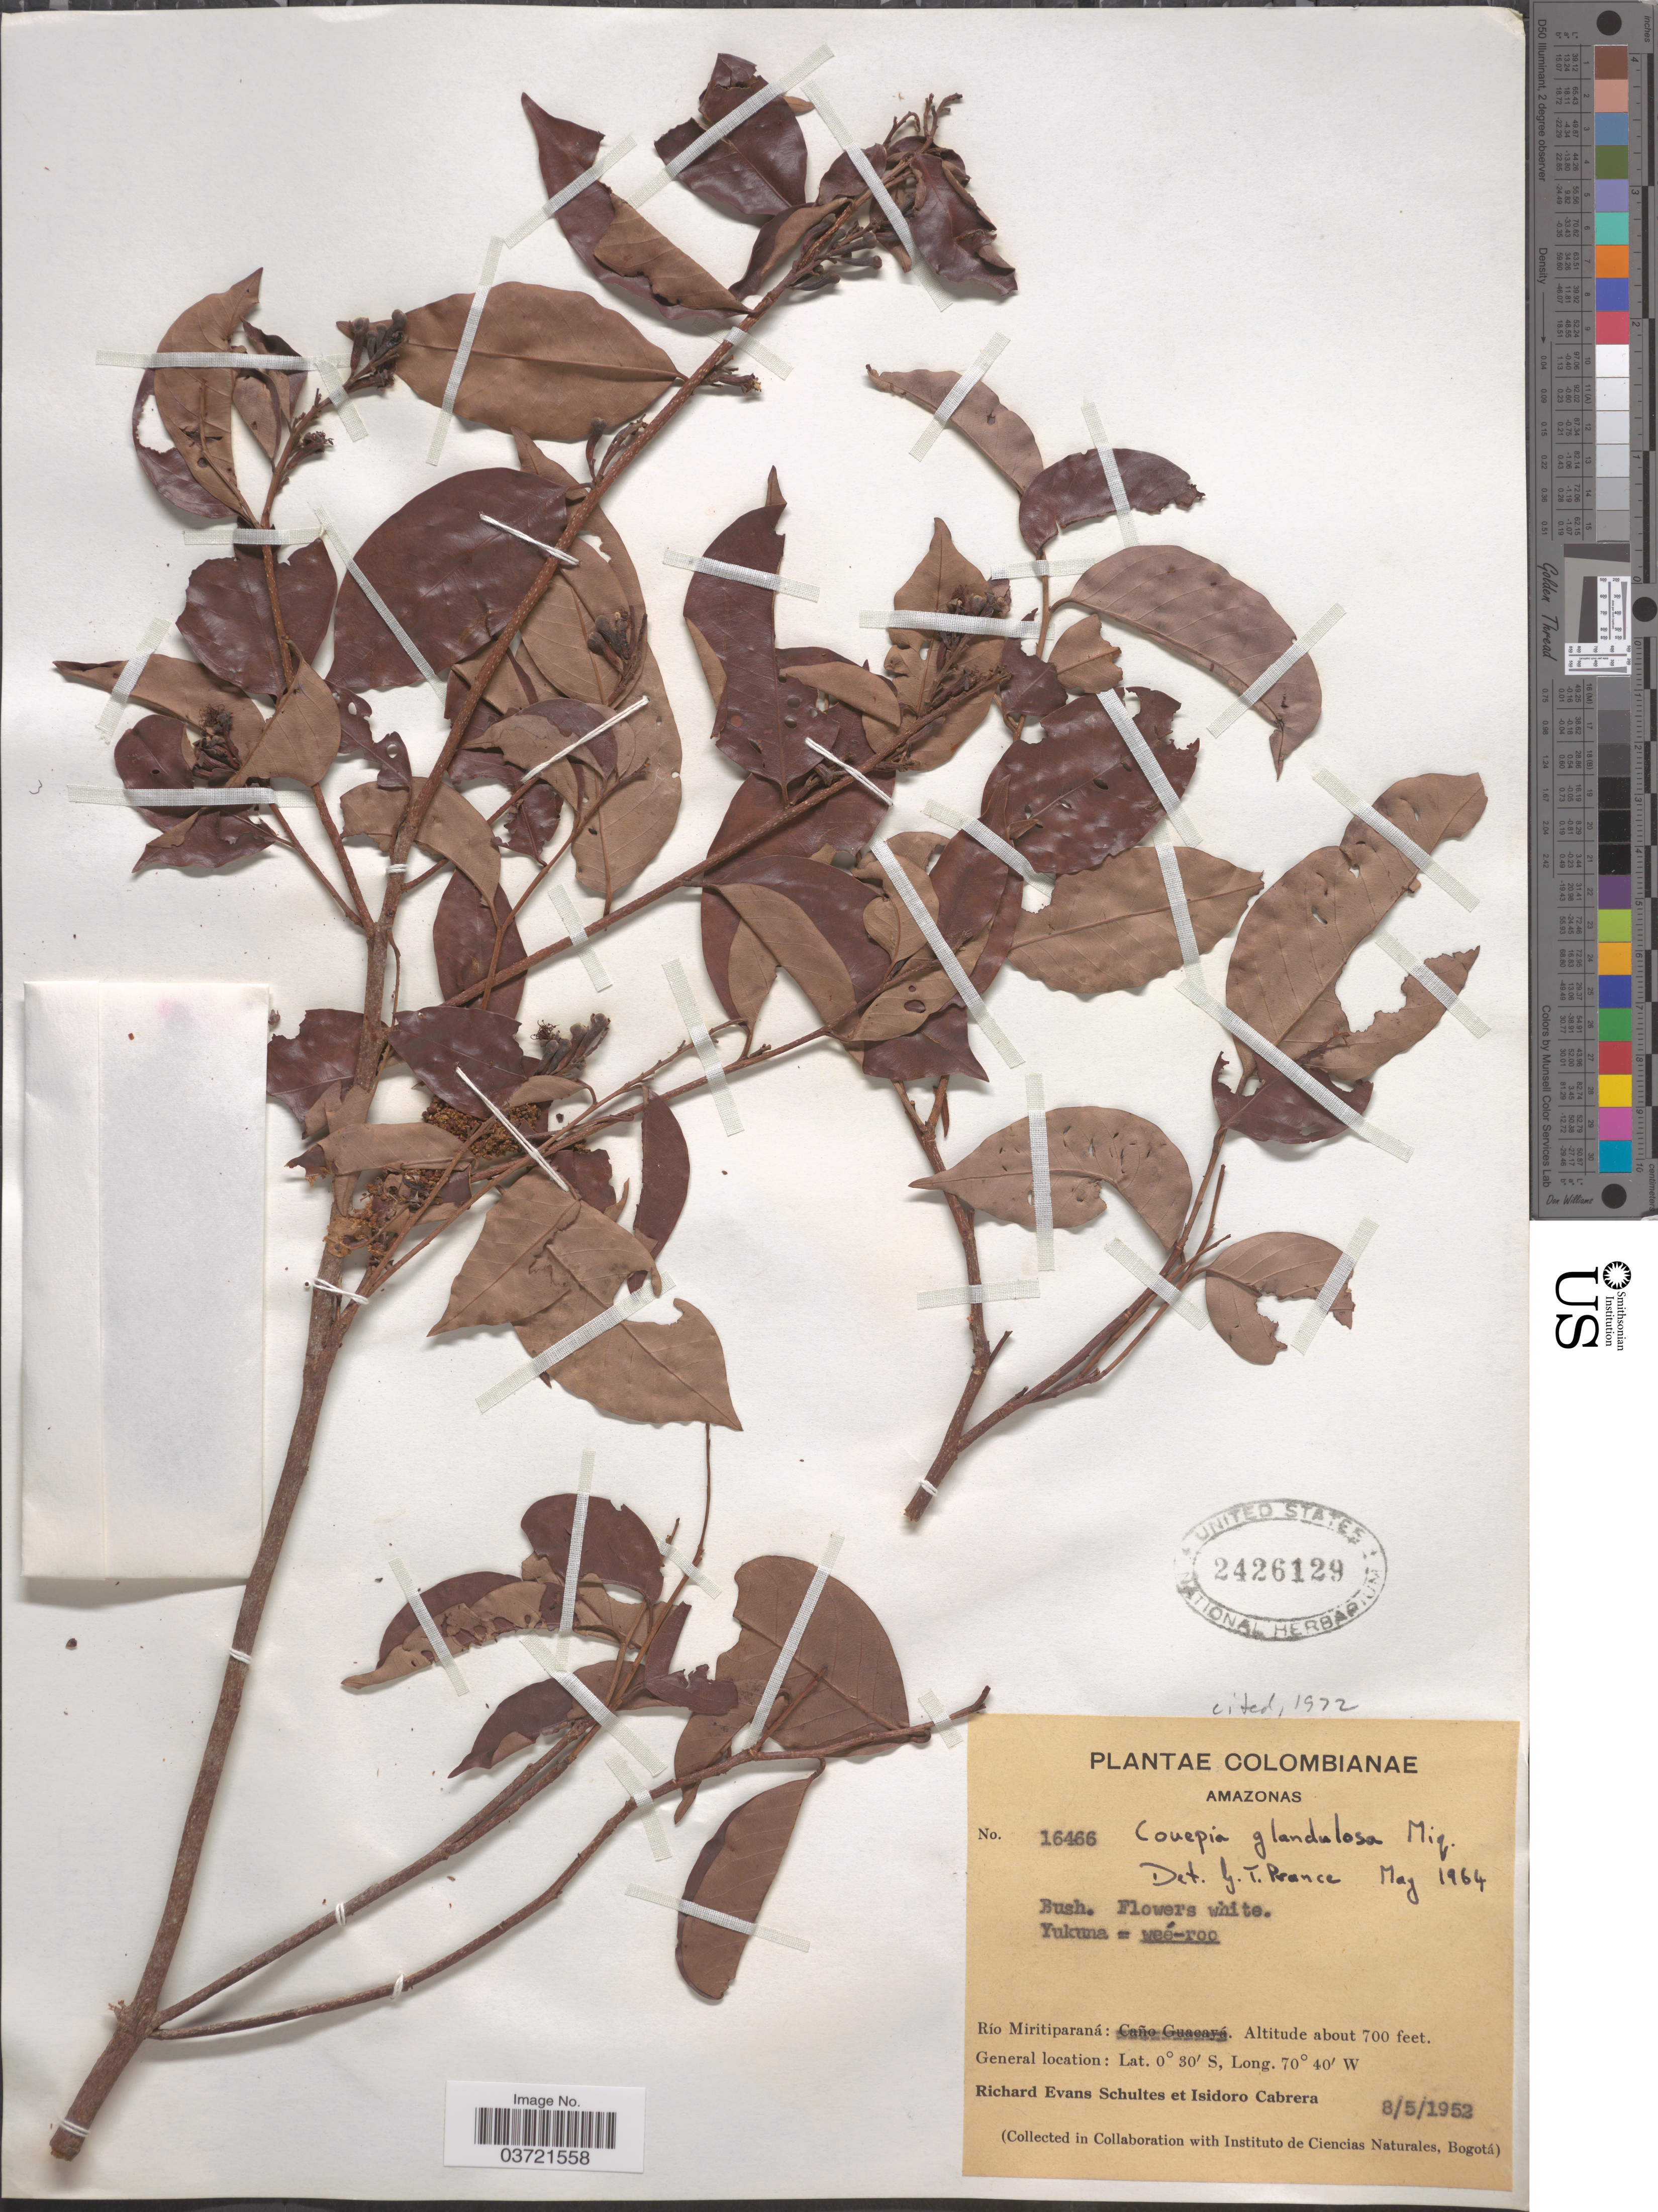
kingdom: Plantae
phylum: Tracheophyta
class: Magnoliopsida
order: Malpighiales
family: Chrysobalanaceae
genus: Couepia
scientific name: Couepia glandulosa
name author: Miq.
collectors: R. E. Schultes & I. Cabrera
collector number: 16466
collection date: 1952-05-08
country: Colombia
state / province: Amazônas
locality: Río Miritiparaná.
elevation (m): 213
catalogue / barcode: US 2426129